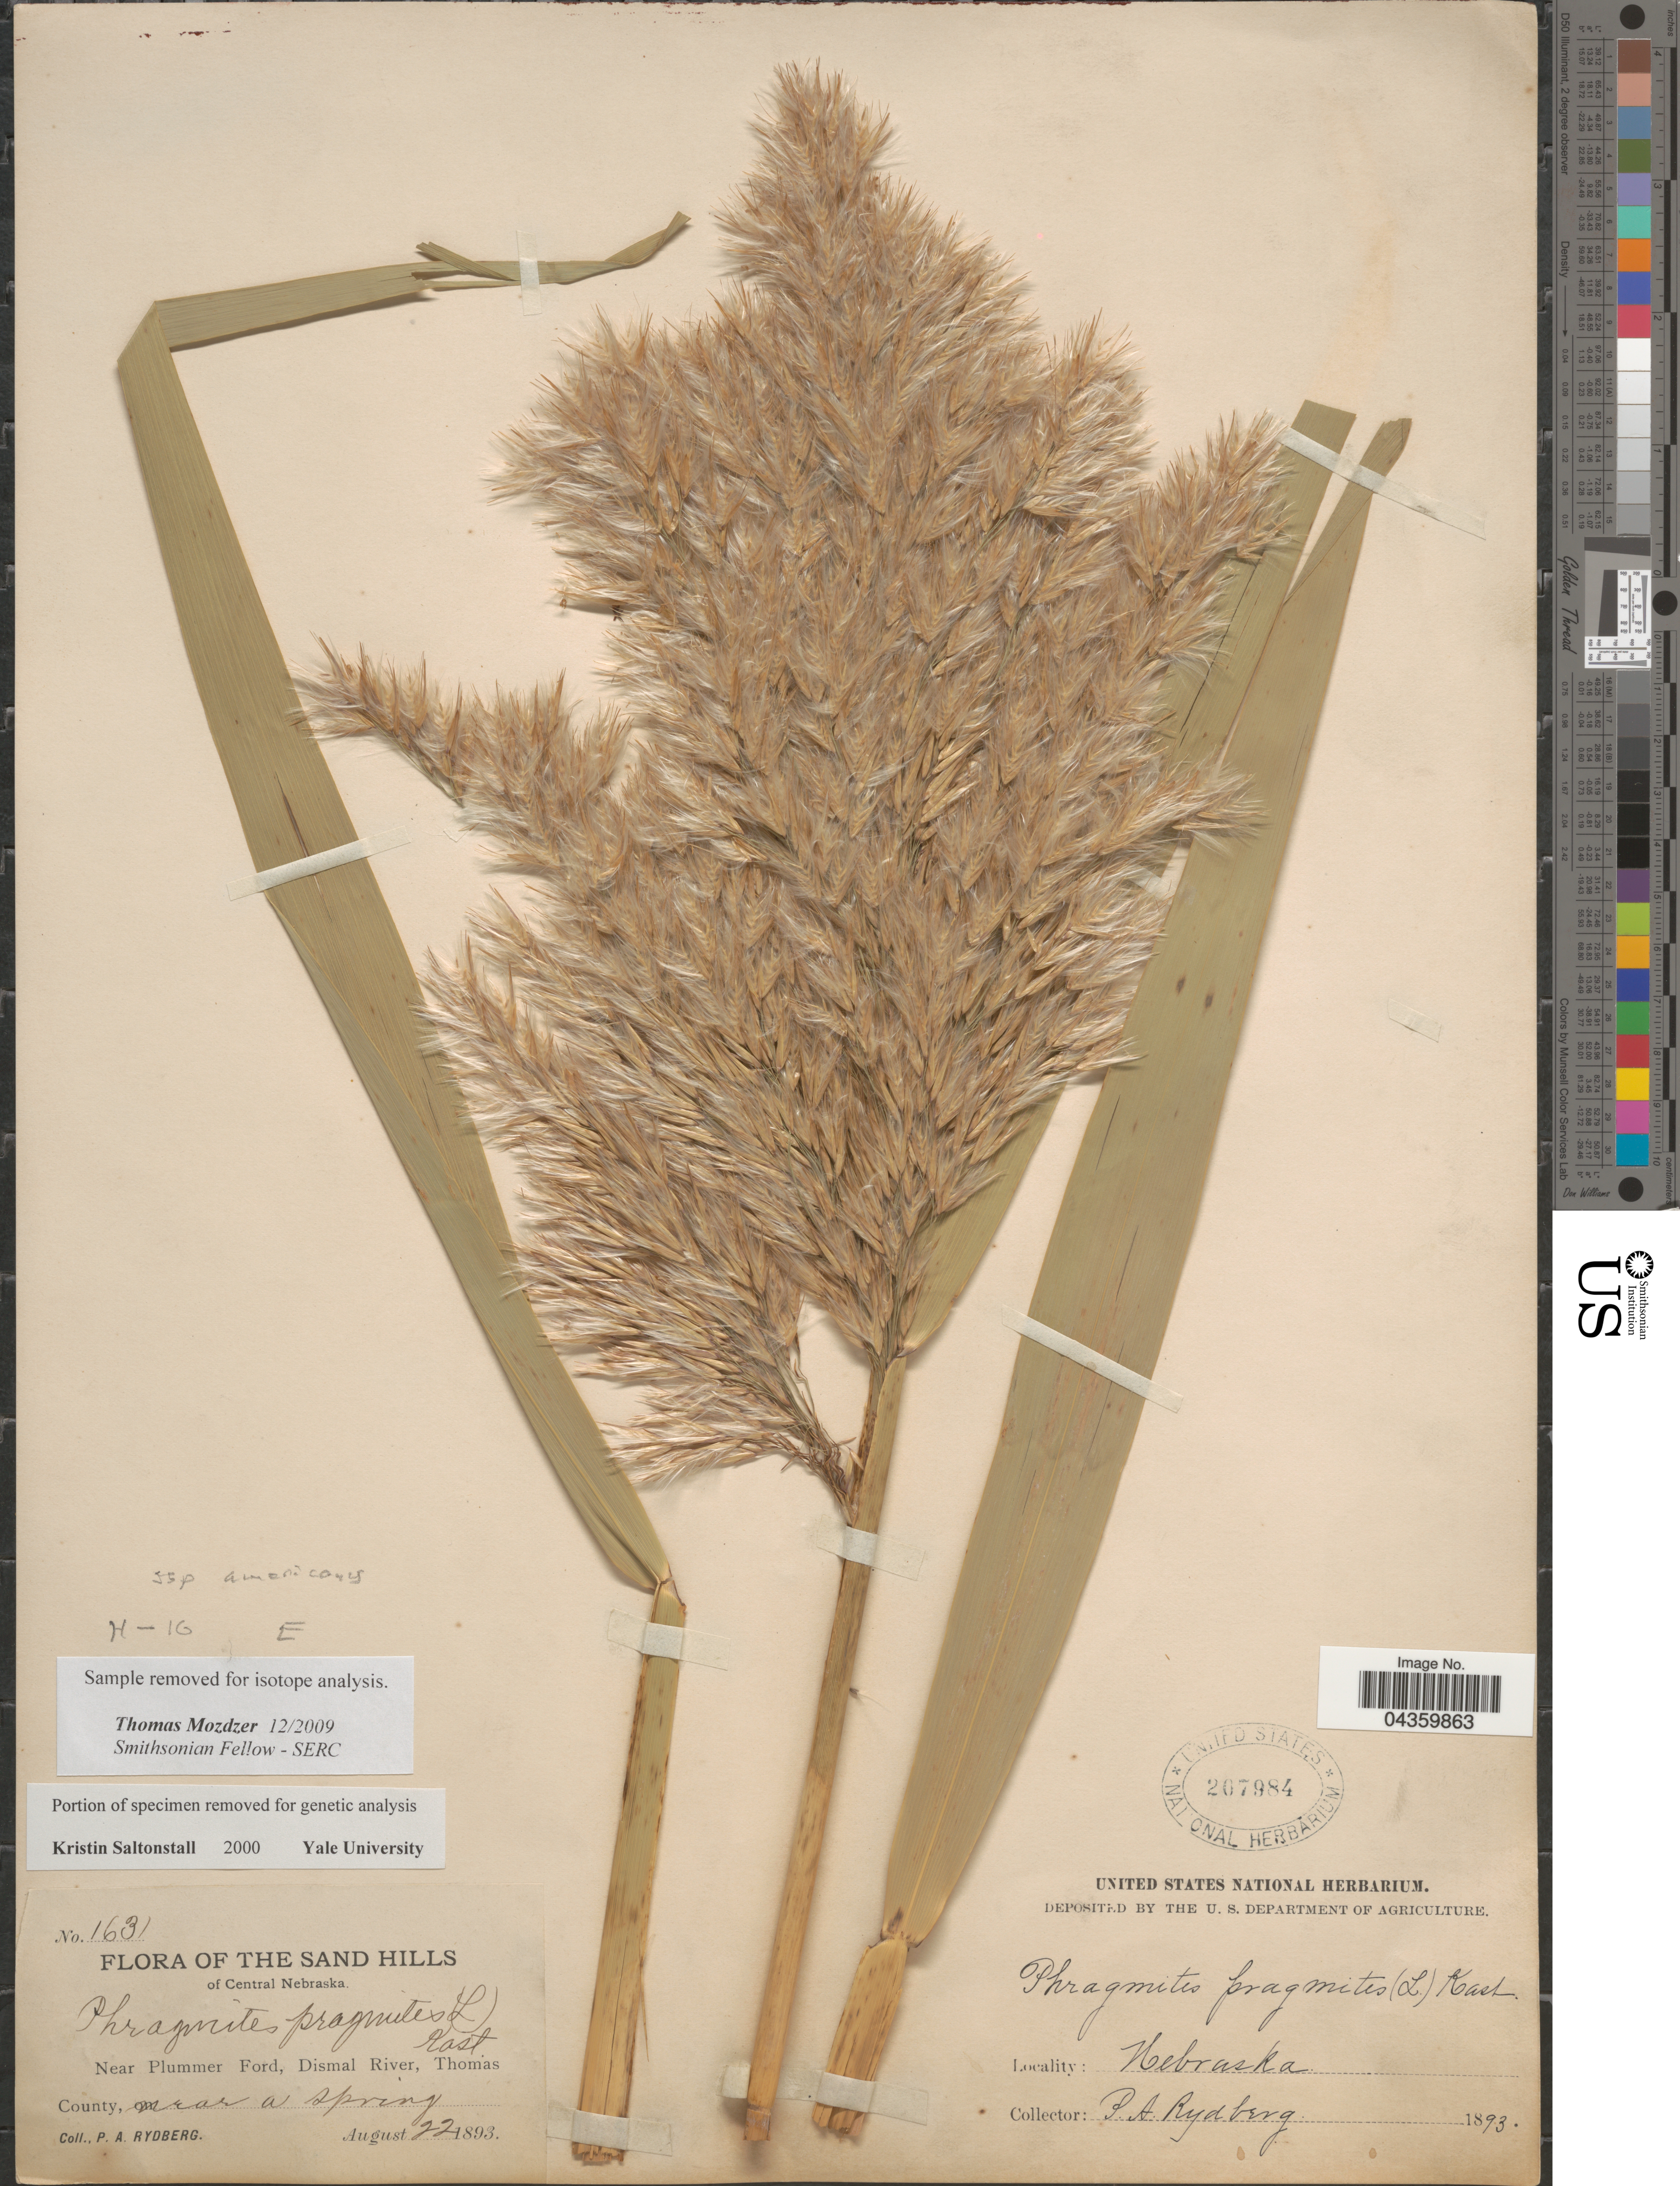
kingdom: Plantae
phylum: Tracheophyta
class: Liliopsida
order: Poales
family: Poaceae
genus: Phragmites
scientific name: Phragmites australis subsp. americanus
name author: Saltonstall & et al.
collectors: P. A. Rydberg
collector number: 1631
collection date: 1893-08-22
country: United States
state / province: Nebraska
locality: Sand Hills of Central Nebraska. Near Plummer Ford, Dismal River, Thomas County, near a spring.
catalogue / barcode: US 207984